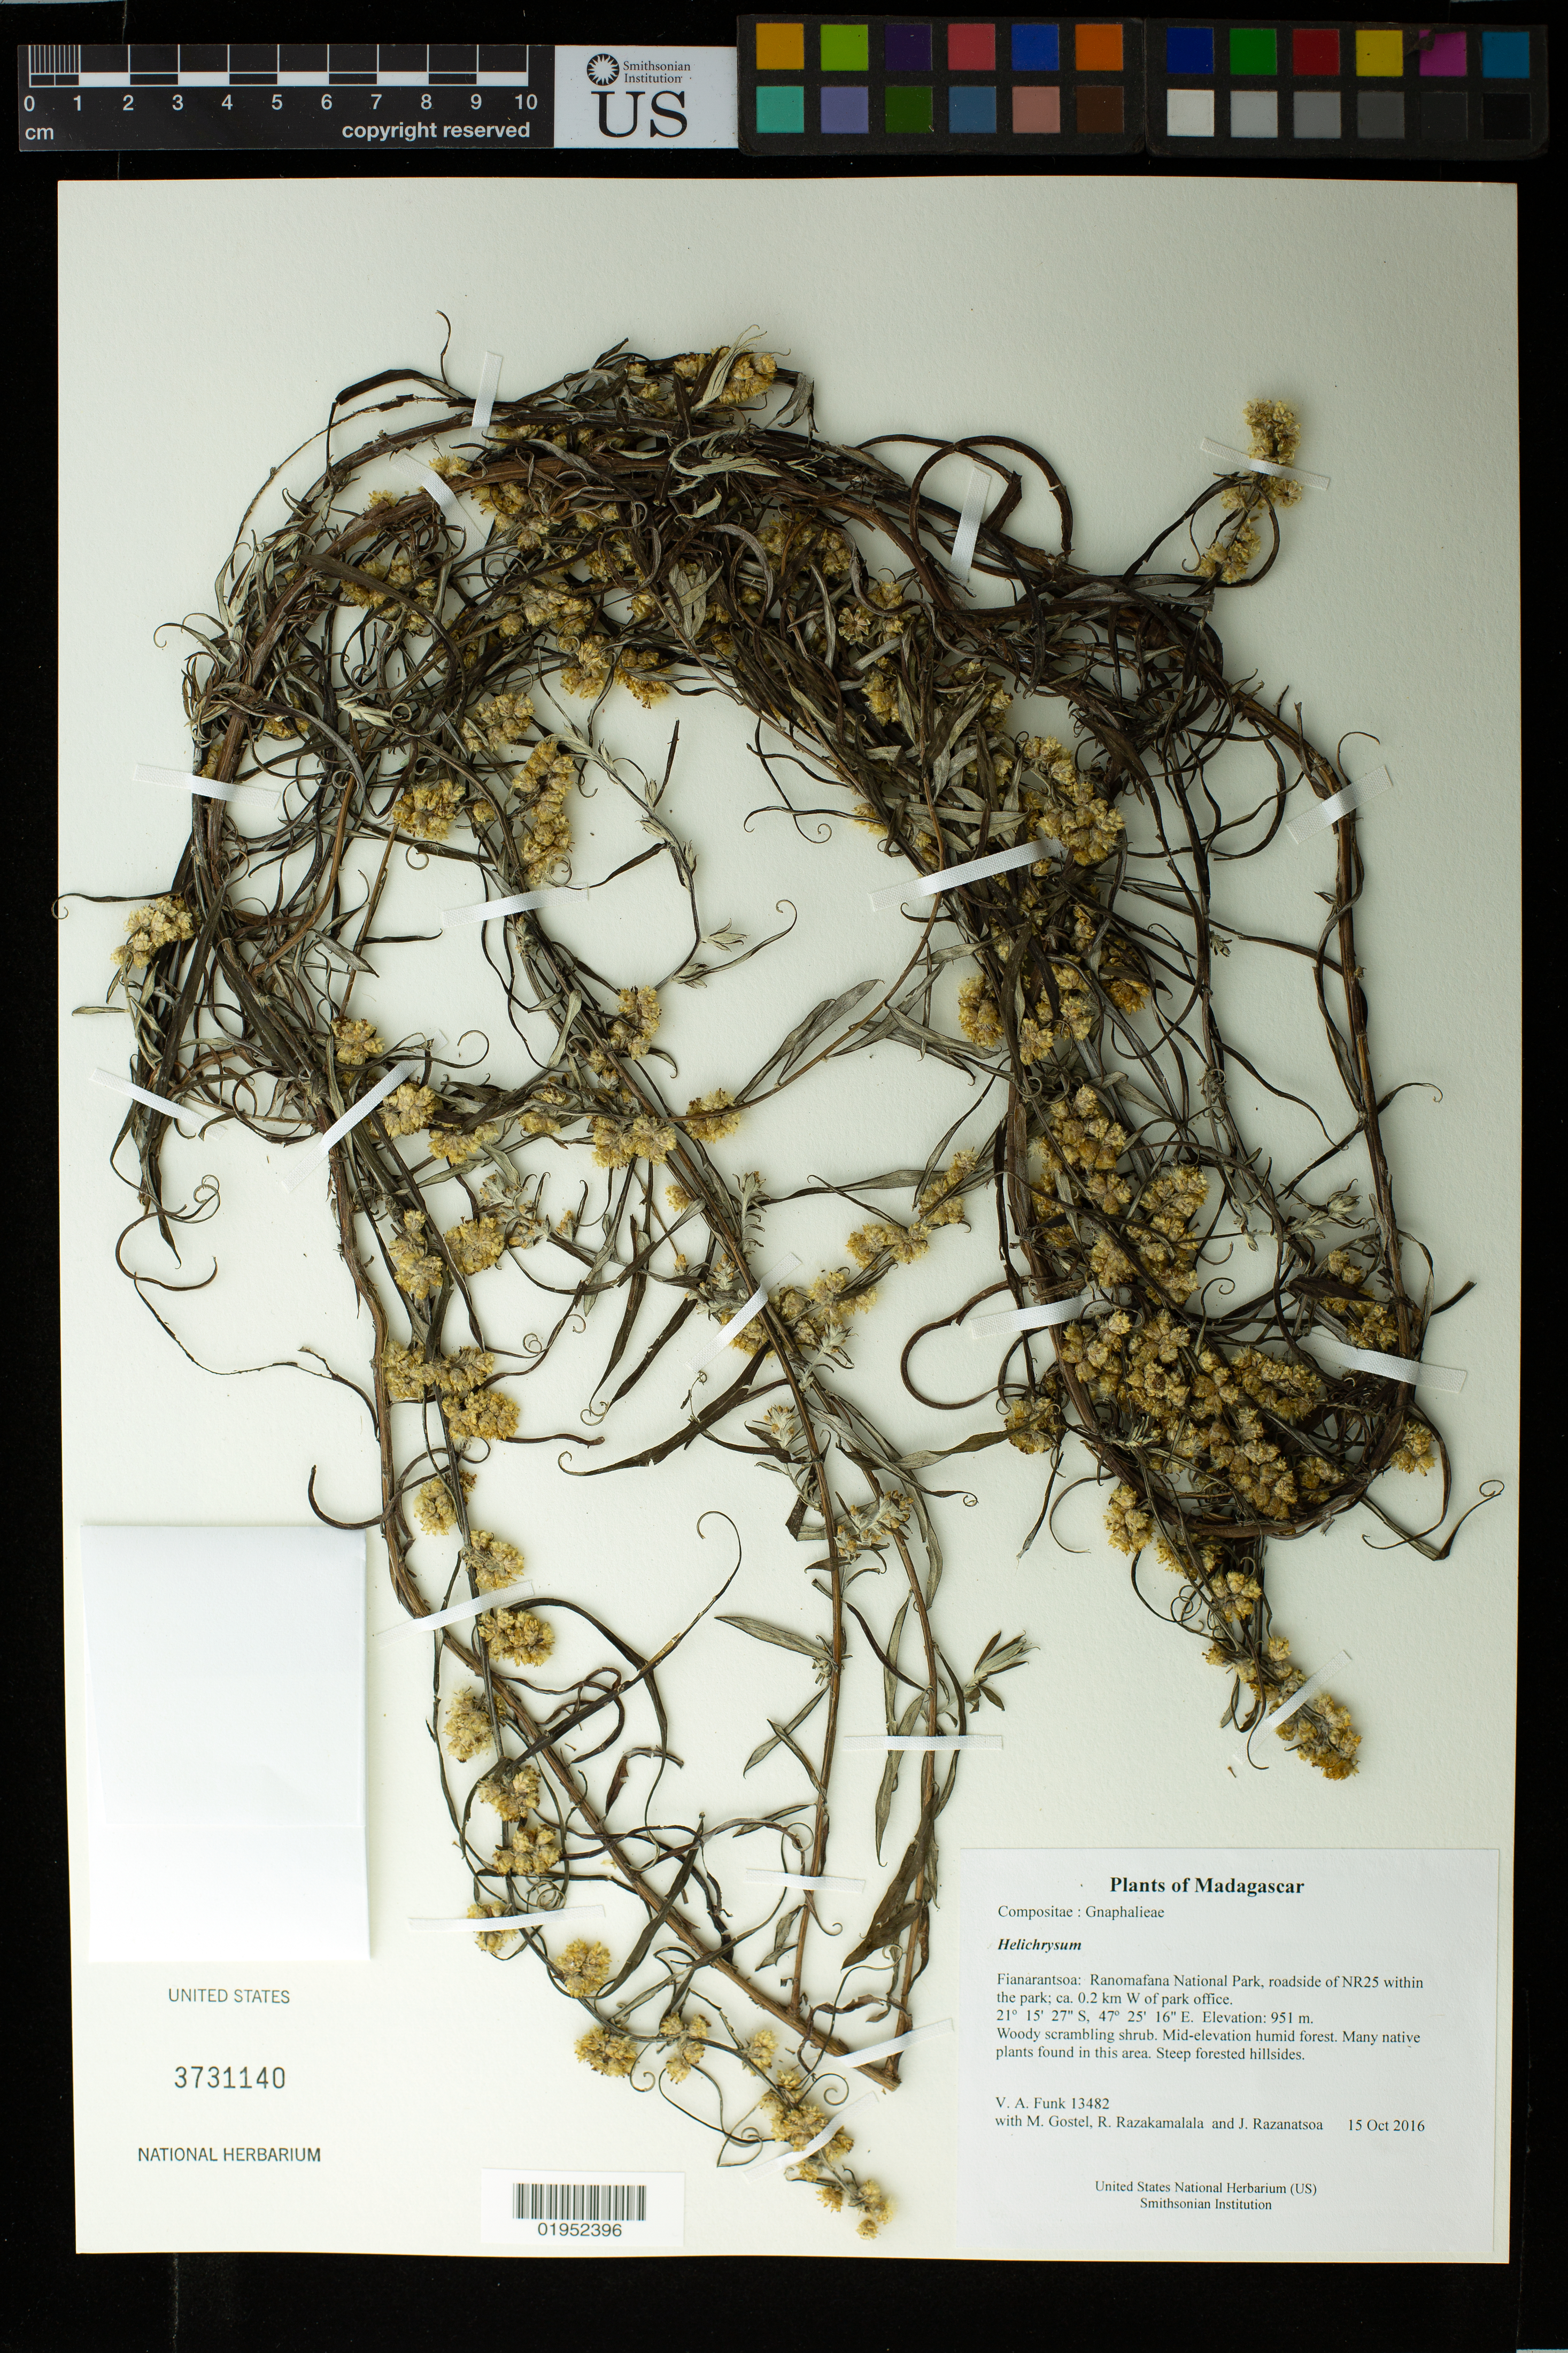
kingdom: Plantae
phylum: Tracheophyta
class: Magnoliopsida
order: Asterales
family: Asteraceae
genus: Helichrysum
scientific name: Helichrysum sp.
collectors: M. R. Gostel, R. Razakamalala & J. Razanatsoa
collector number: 13482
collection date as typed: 15 Oct 2016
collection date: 2016-10-15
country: Madagascar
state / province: Anosy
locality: Ranomafana National Park, roadside of NR25 within the park; ca. 0.2 km W of park office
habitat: Mid-elevation humid forest. Many native plants found in this area. Steep forested hillsides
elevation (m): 951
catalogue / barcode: US 3731140